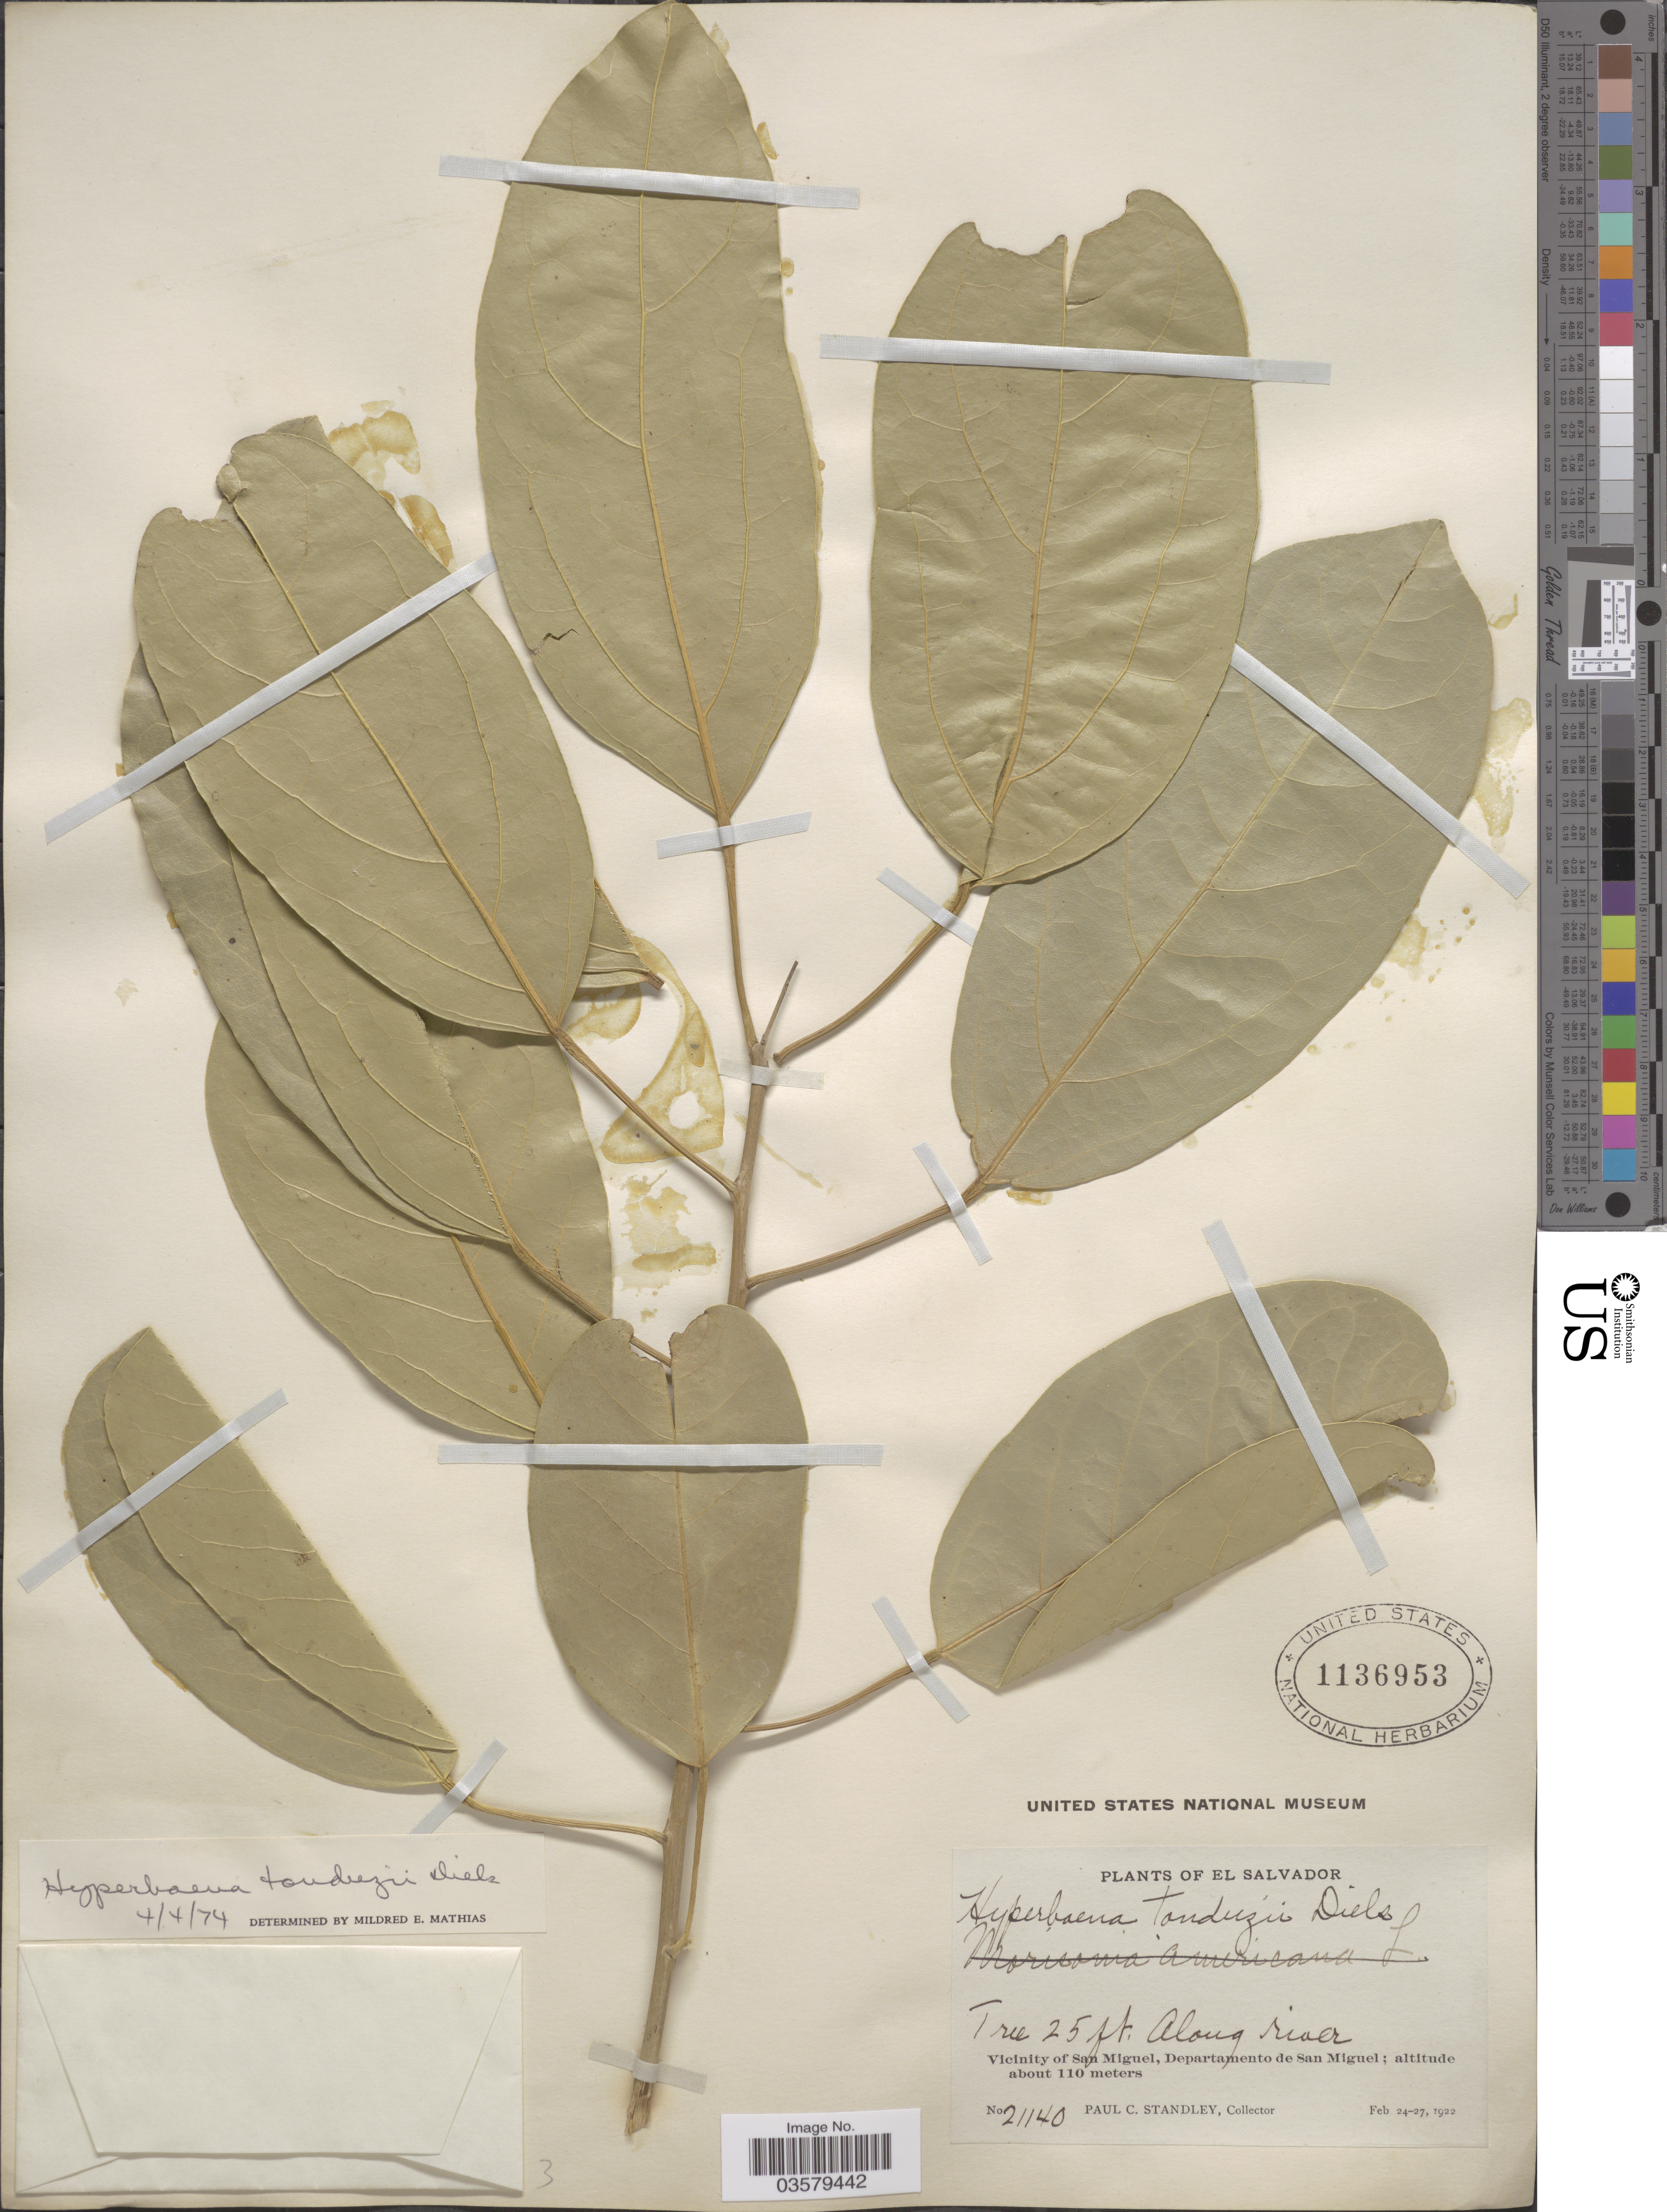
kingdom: Plantae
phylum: Tracheophyta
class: Magnoliopsida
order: Ranunculales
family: Menispermaceae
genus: Hyperbaena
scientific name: Hyperbaena tonduzii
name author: Diels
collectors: P. C. Standley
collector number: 21140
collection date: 1922-02-24/1922-02-27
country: El Salvador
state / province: San Miguel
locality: Vicinity of San Miguel, Departamento de San Miguel.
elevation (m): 110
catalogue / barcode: US 1136953